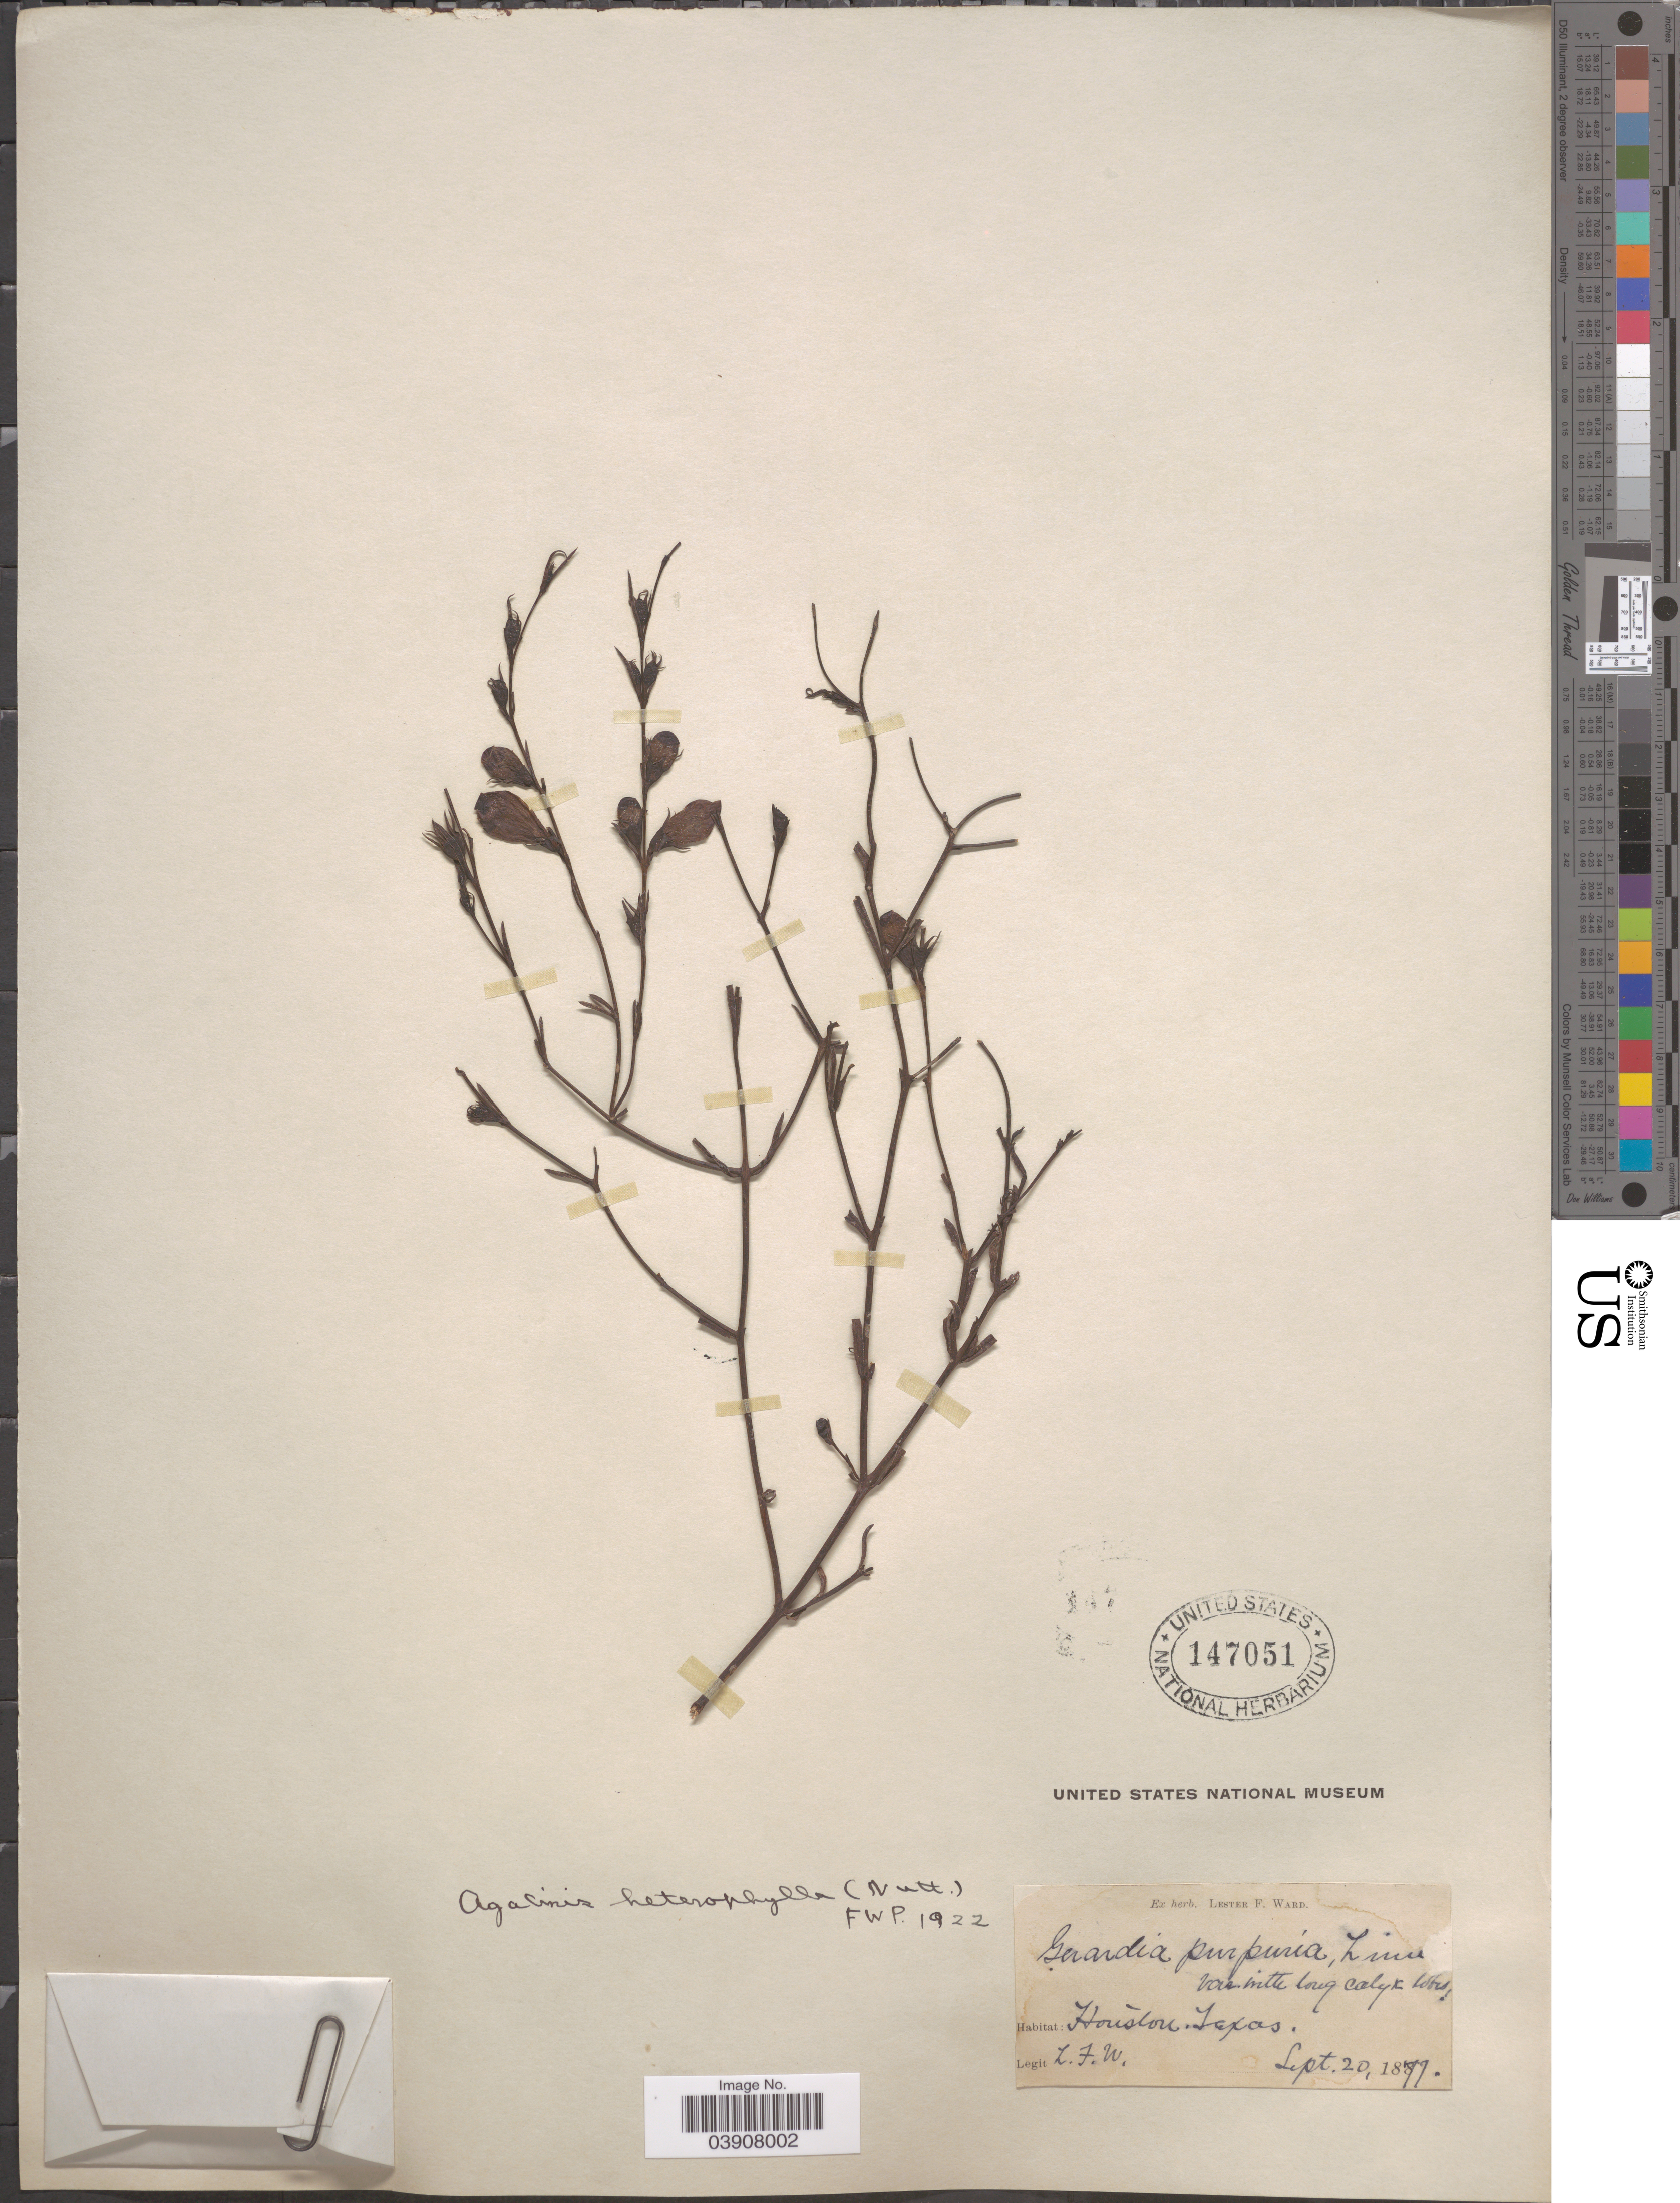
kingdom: Plantae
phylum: Tracheophyta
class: Magnoliopsida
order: Lamiales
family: Orobanchaceae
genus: Agalinis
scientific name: Agalinis heterophylla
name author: (Nutt.) Small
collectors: L. F. Ward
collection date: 1877-09-20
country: United States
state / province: Texas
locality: Houston.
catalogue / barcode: US 147051